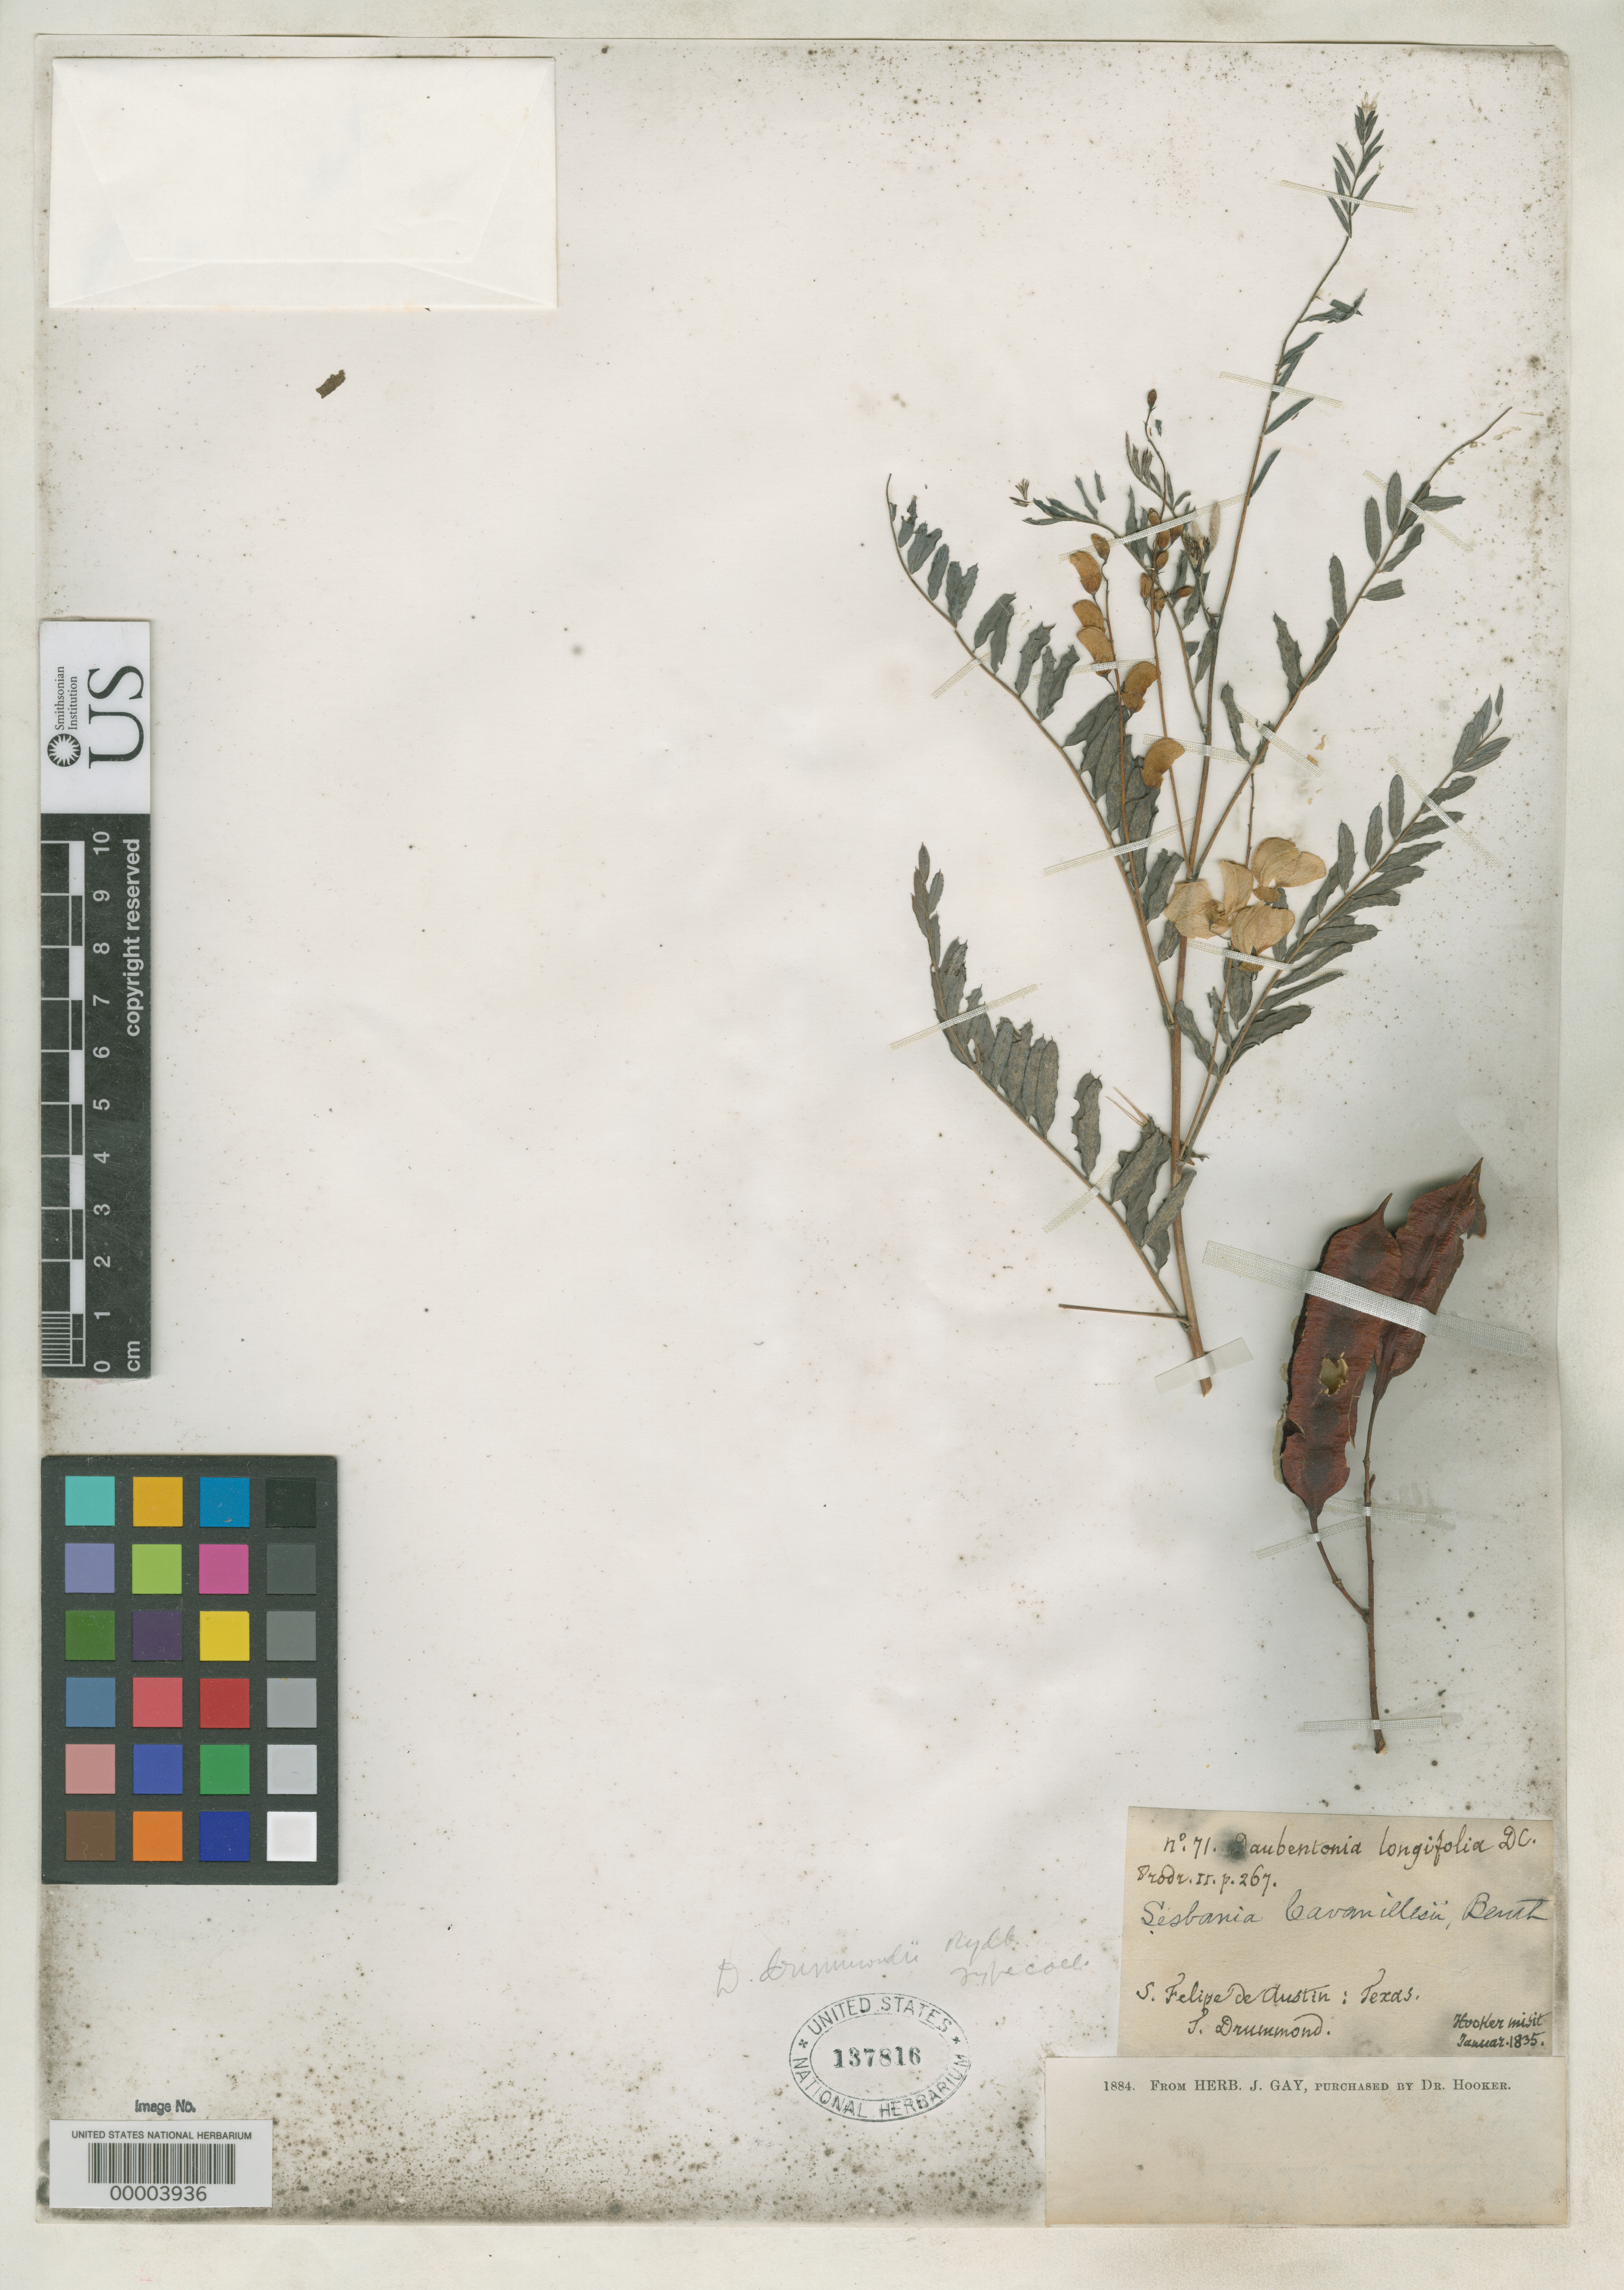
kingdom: Plantae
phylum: Tracheophyta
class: Magnoliopsida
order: Fabales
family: Fabaceae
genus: Daubentonia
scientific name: Daubentonia drummondii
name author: Rydb.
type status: Isotype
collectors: S. Drummond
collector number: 71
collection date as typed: Jan 1835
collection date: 1835-01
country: United States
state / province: Texas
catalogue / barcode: US 137816